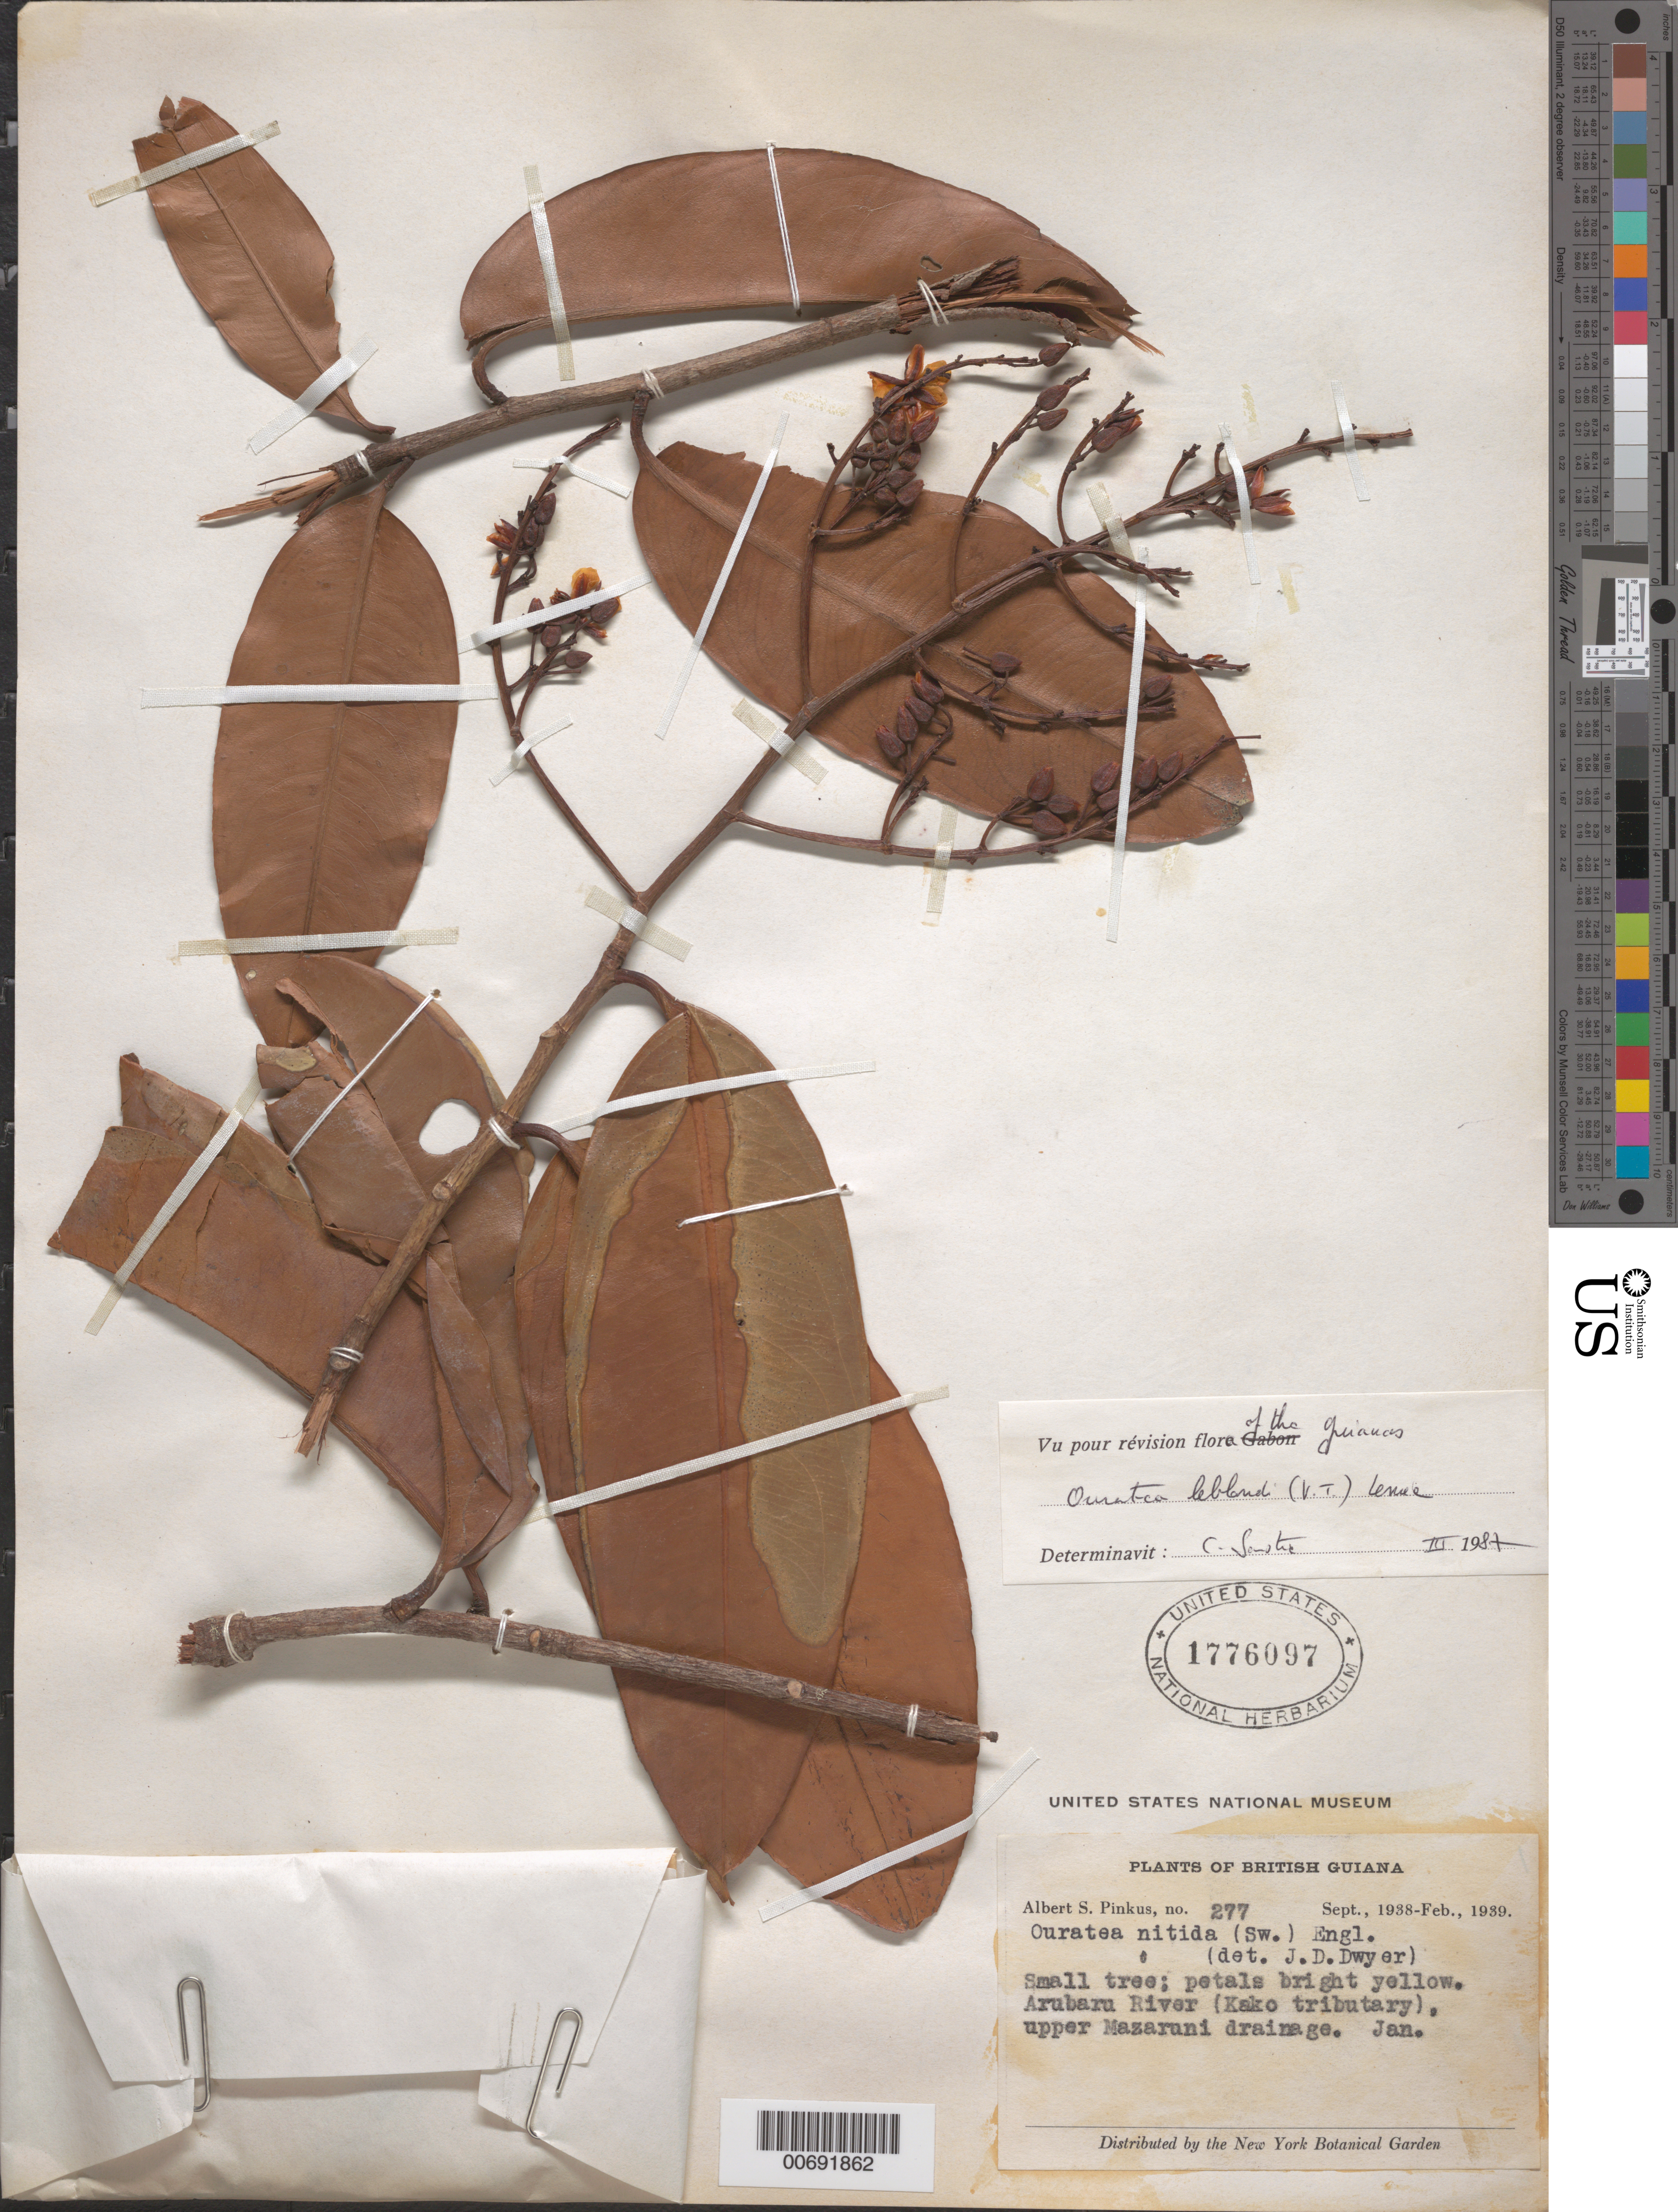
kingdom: Plantae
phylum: Tracheophyta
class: Magnoliopsida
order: Malpighiales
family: Ochnaceae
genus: Ouratea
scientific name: Ouratea leblondii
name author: (Tiegh.) Lemée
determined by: Sastre, C. H. L.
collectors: A. Pinkus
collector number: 277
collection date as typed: Jan-39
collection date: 1939-01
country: Guyana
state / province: Cuyuni-Mazaruni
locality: Arabaru R. (Kako trib.), upper Mazaruni drainage, near Haiamatipu Mt.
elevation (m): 600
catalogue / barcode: US 1776097